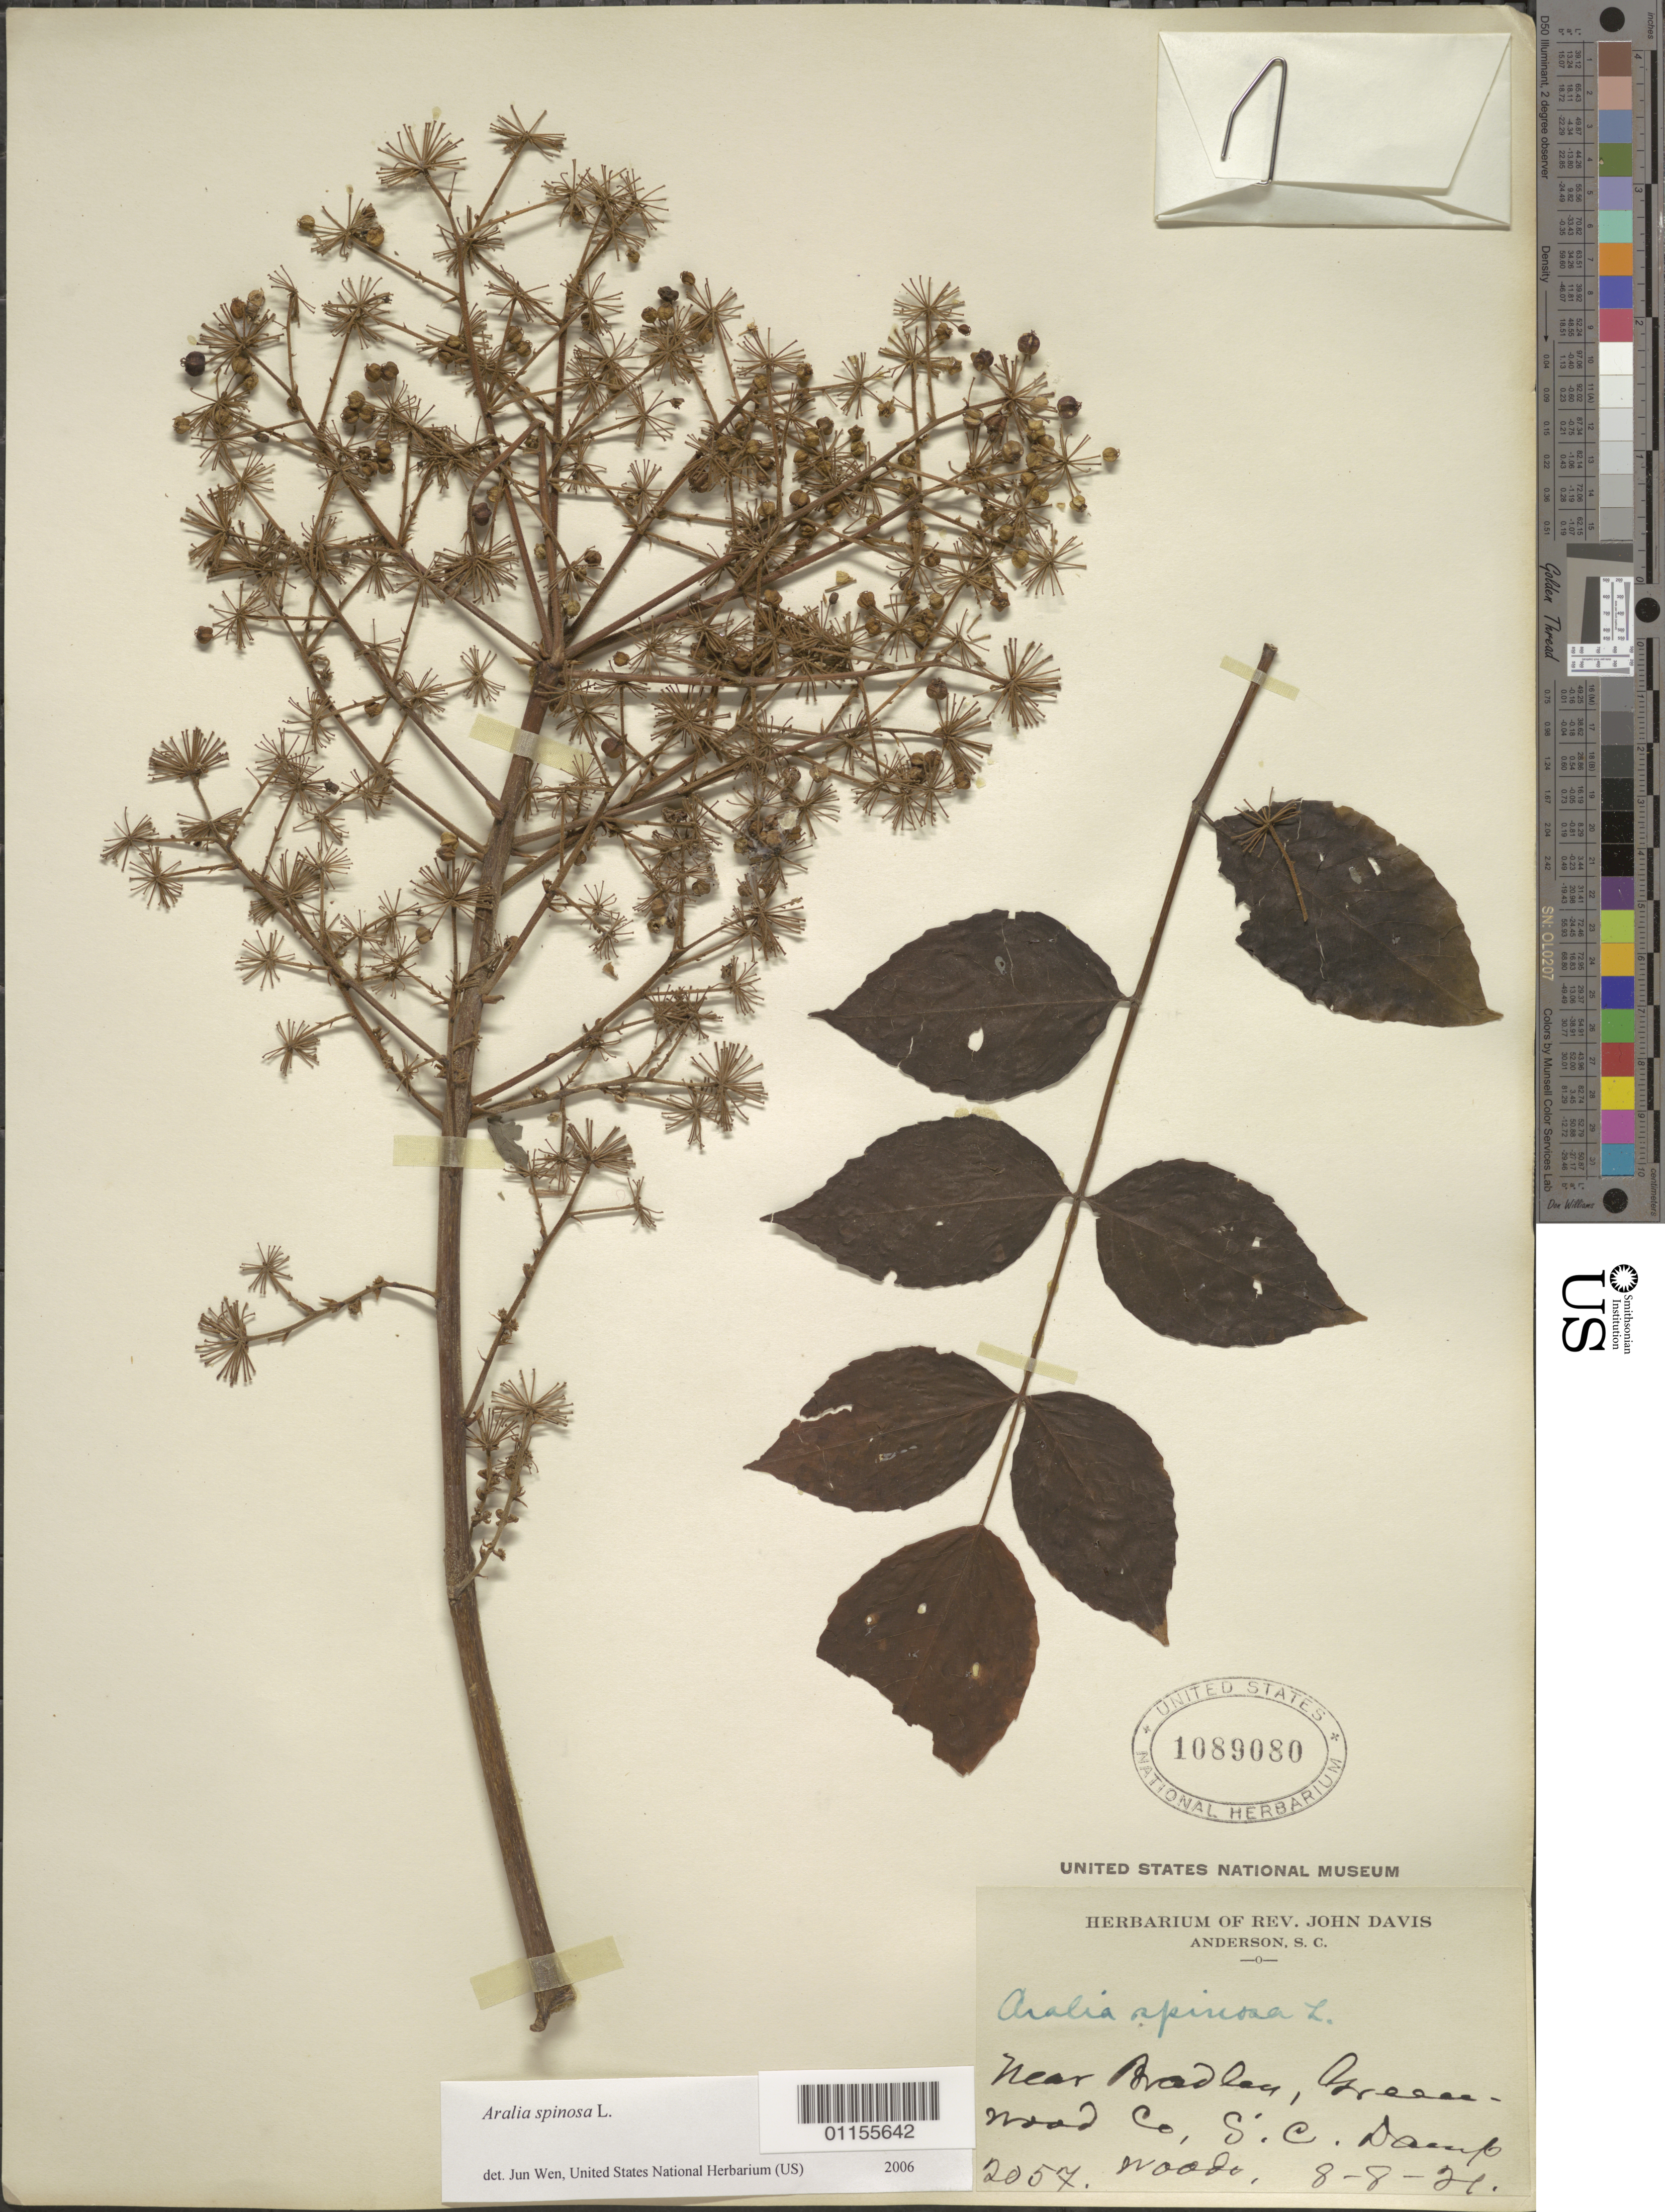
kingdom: Plantae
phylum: Tracheophyta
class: Magnoliopsida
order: Apiales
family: Araliaceae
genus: Aralia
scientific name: Aralia spinosa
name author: L.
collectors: D. J. Anderson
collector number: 2057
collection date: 1921-08-08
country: United States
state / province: South Carolina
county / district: Greenwood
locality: Near Bradley.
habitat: Woods.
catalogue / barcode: US 1089080